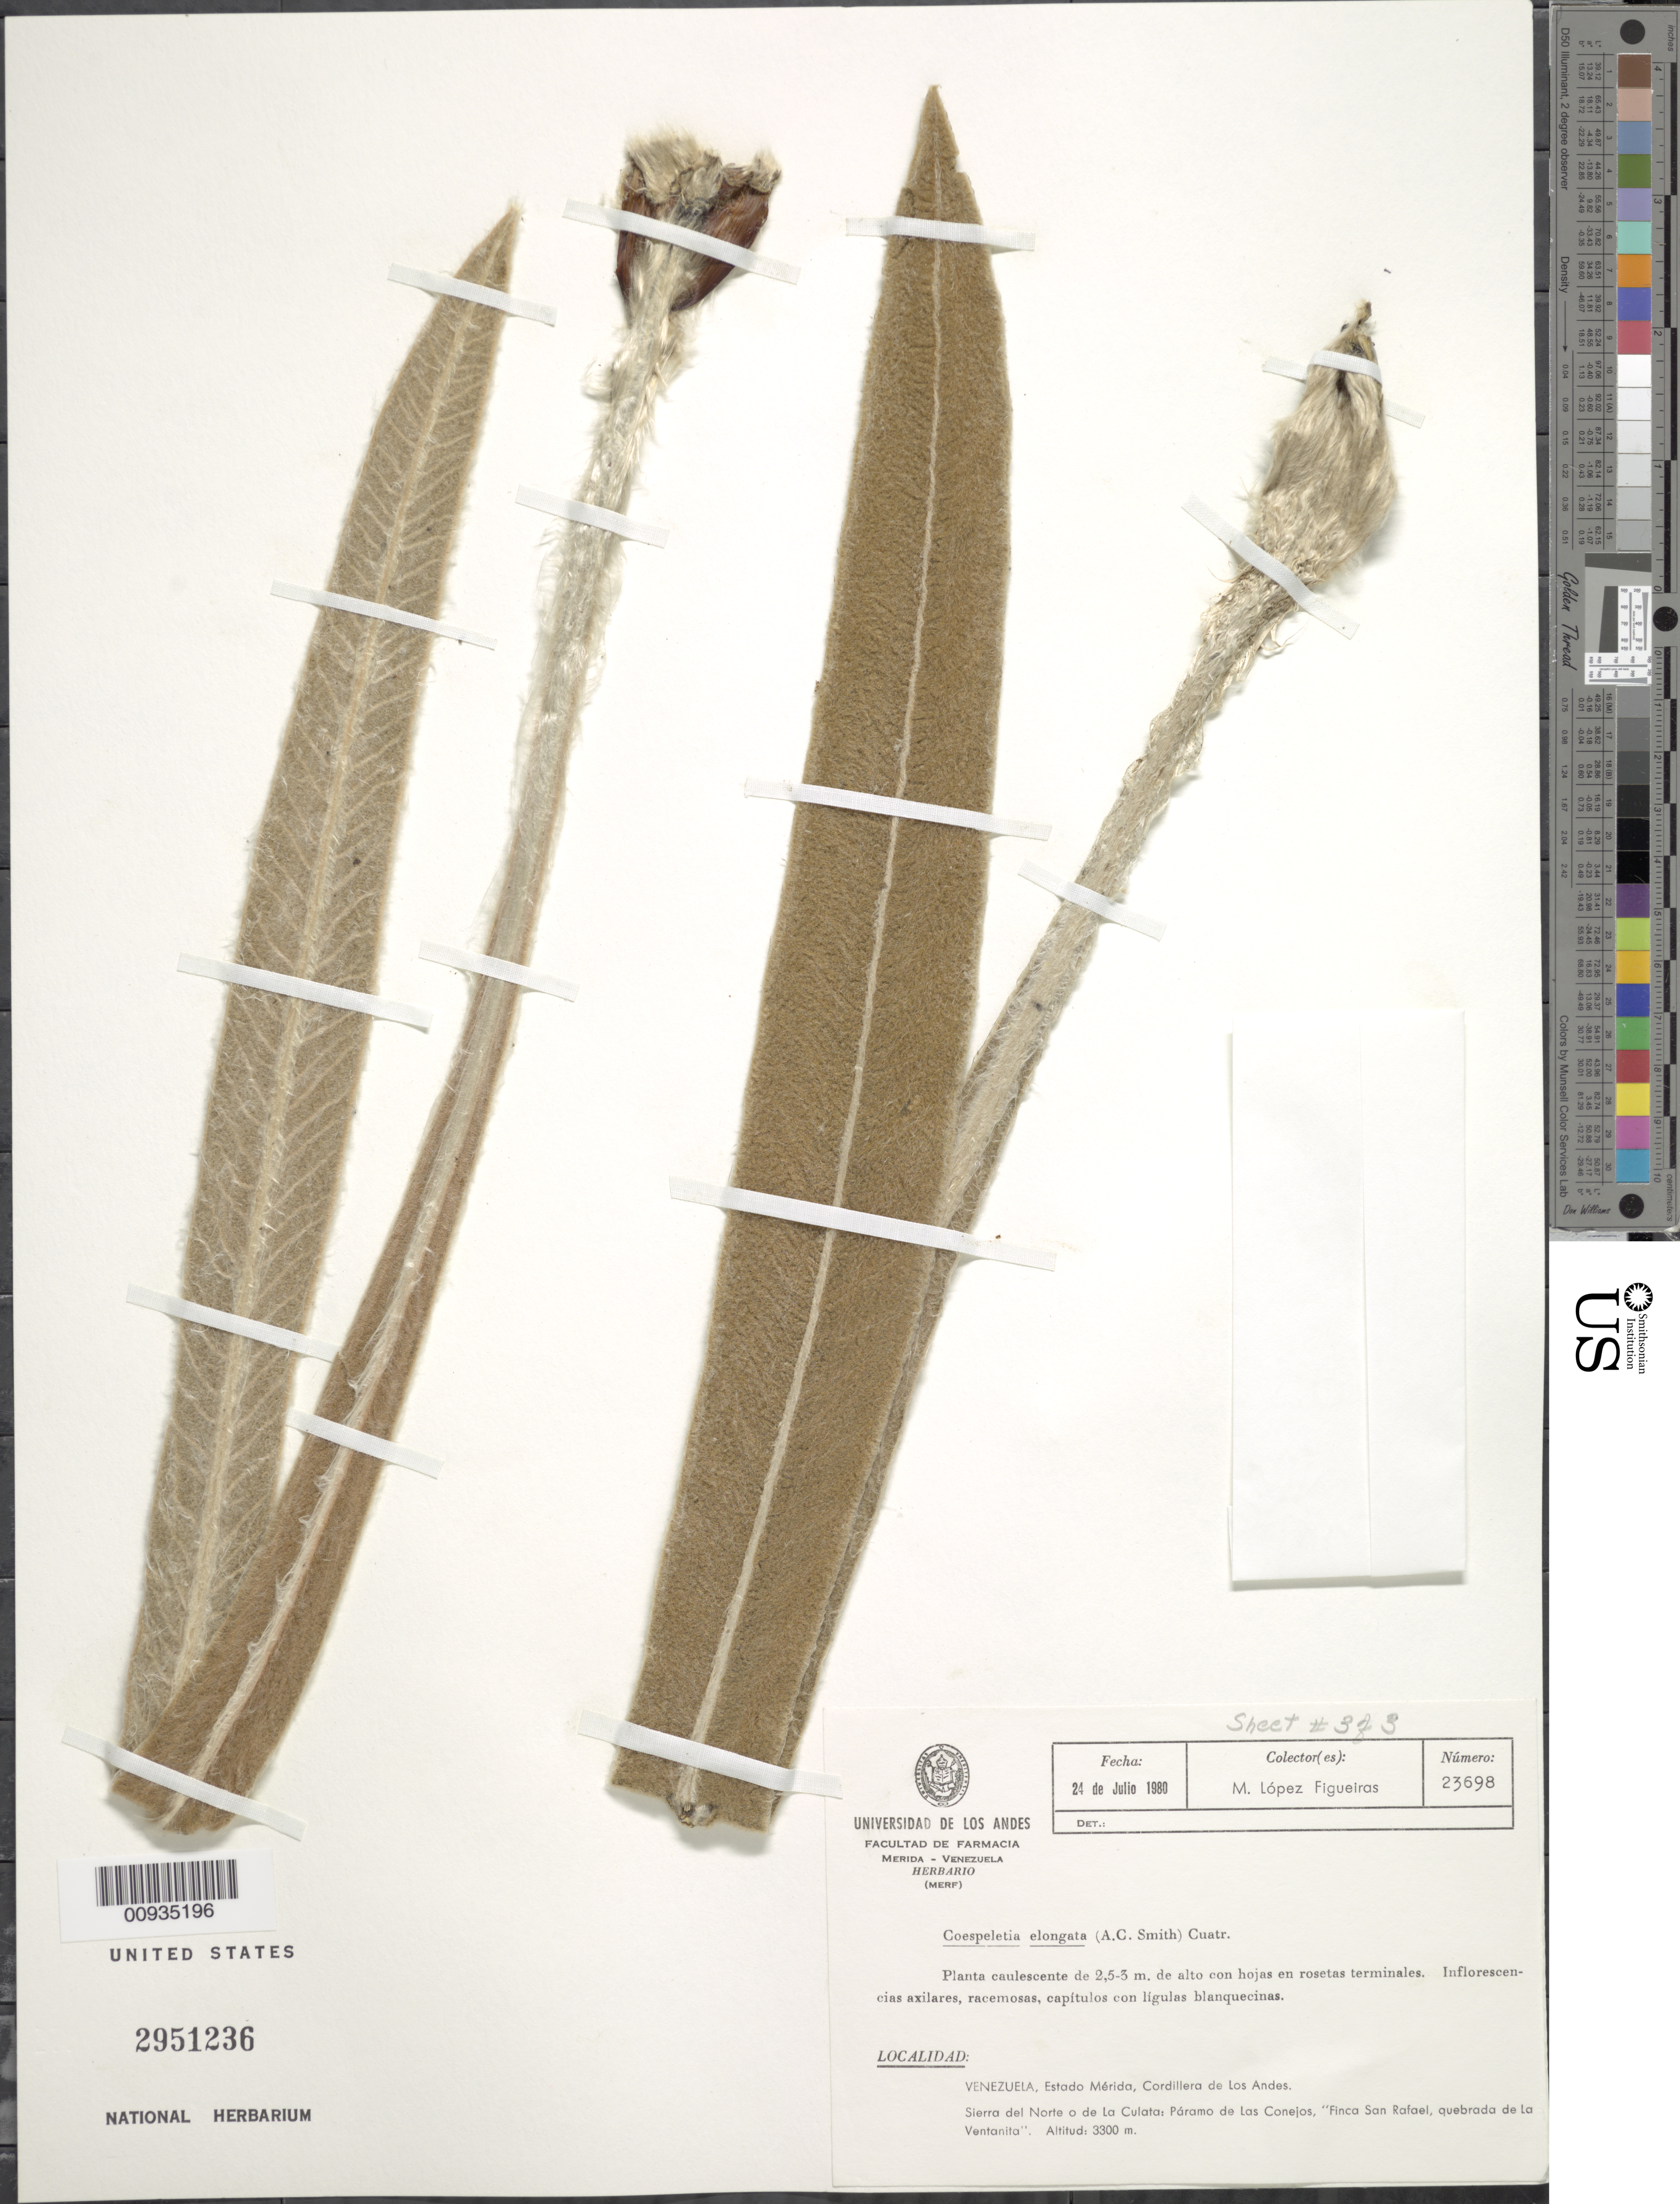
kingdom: Plantae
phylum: Tracheophyta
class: Magnoliopsida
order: Asterales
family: Asteraceae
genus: Coespeletia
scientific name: Coespeletia elongata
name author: (A.C. Sm.) Cuatrec.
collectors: M. López Figueiras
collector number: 23698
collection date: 1980-07-24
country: Venezuela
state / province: Mérida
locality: Cordillera de Los Andes, Sierra del Norte o de La Culata: Paramo de Las Conejos, Finca San Rafael, quebrada de la Ventanita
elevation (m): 3300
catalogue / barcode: US 2951236